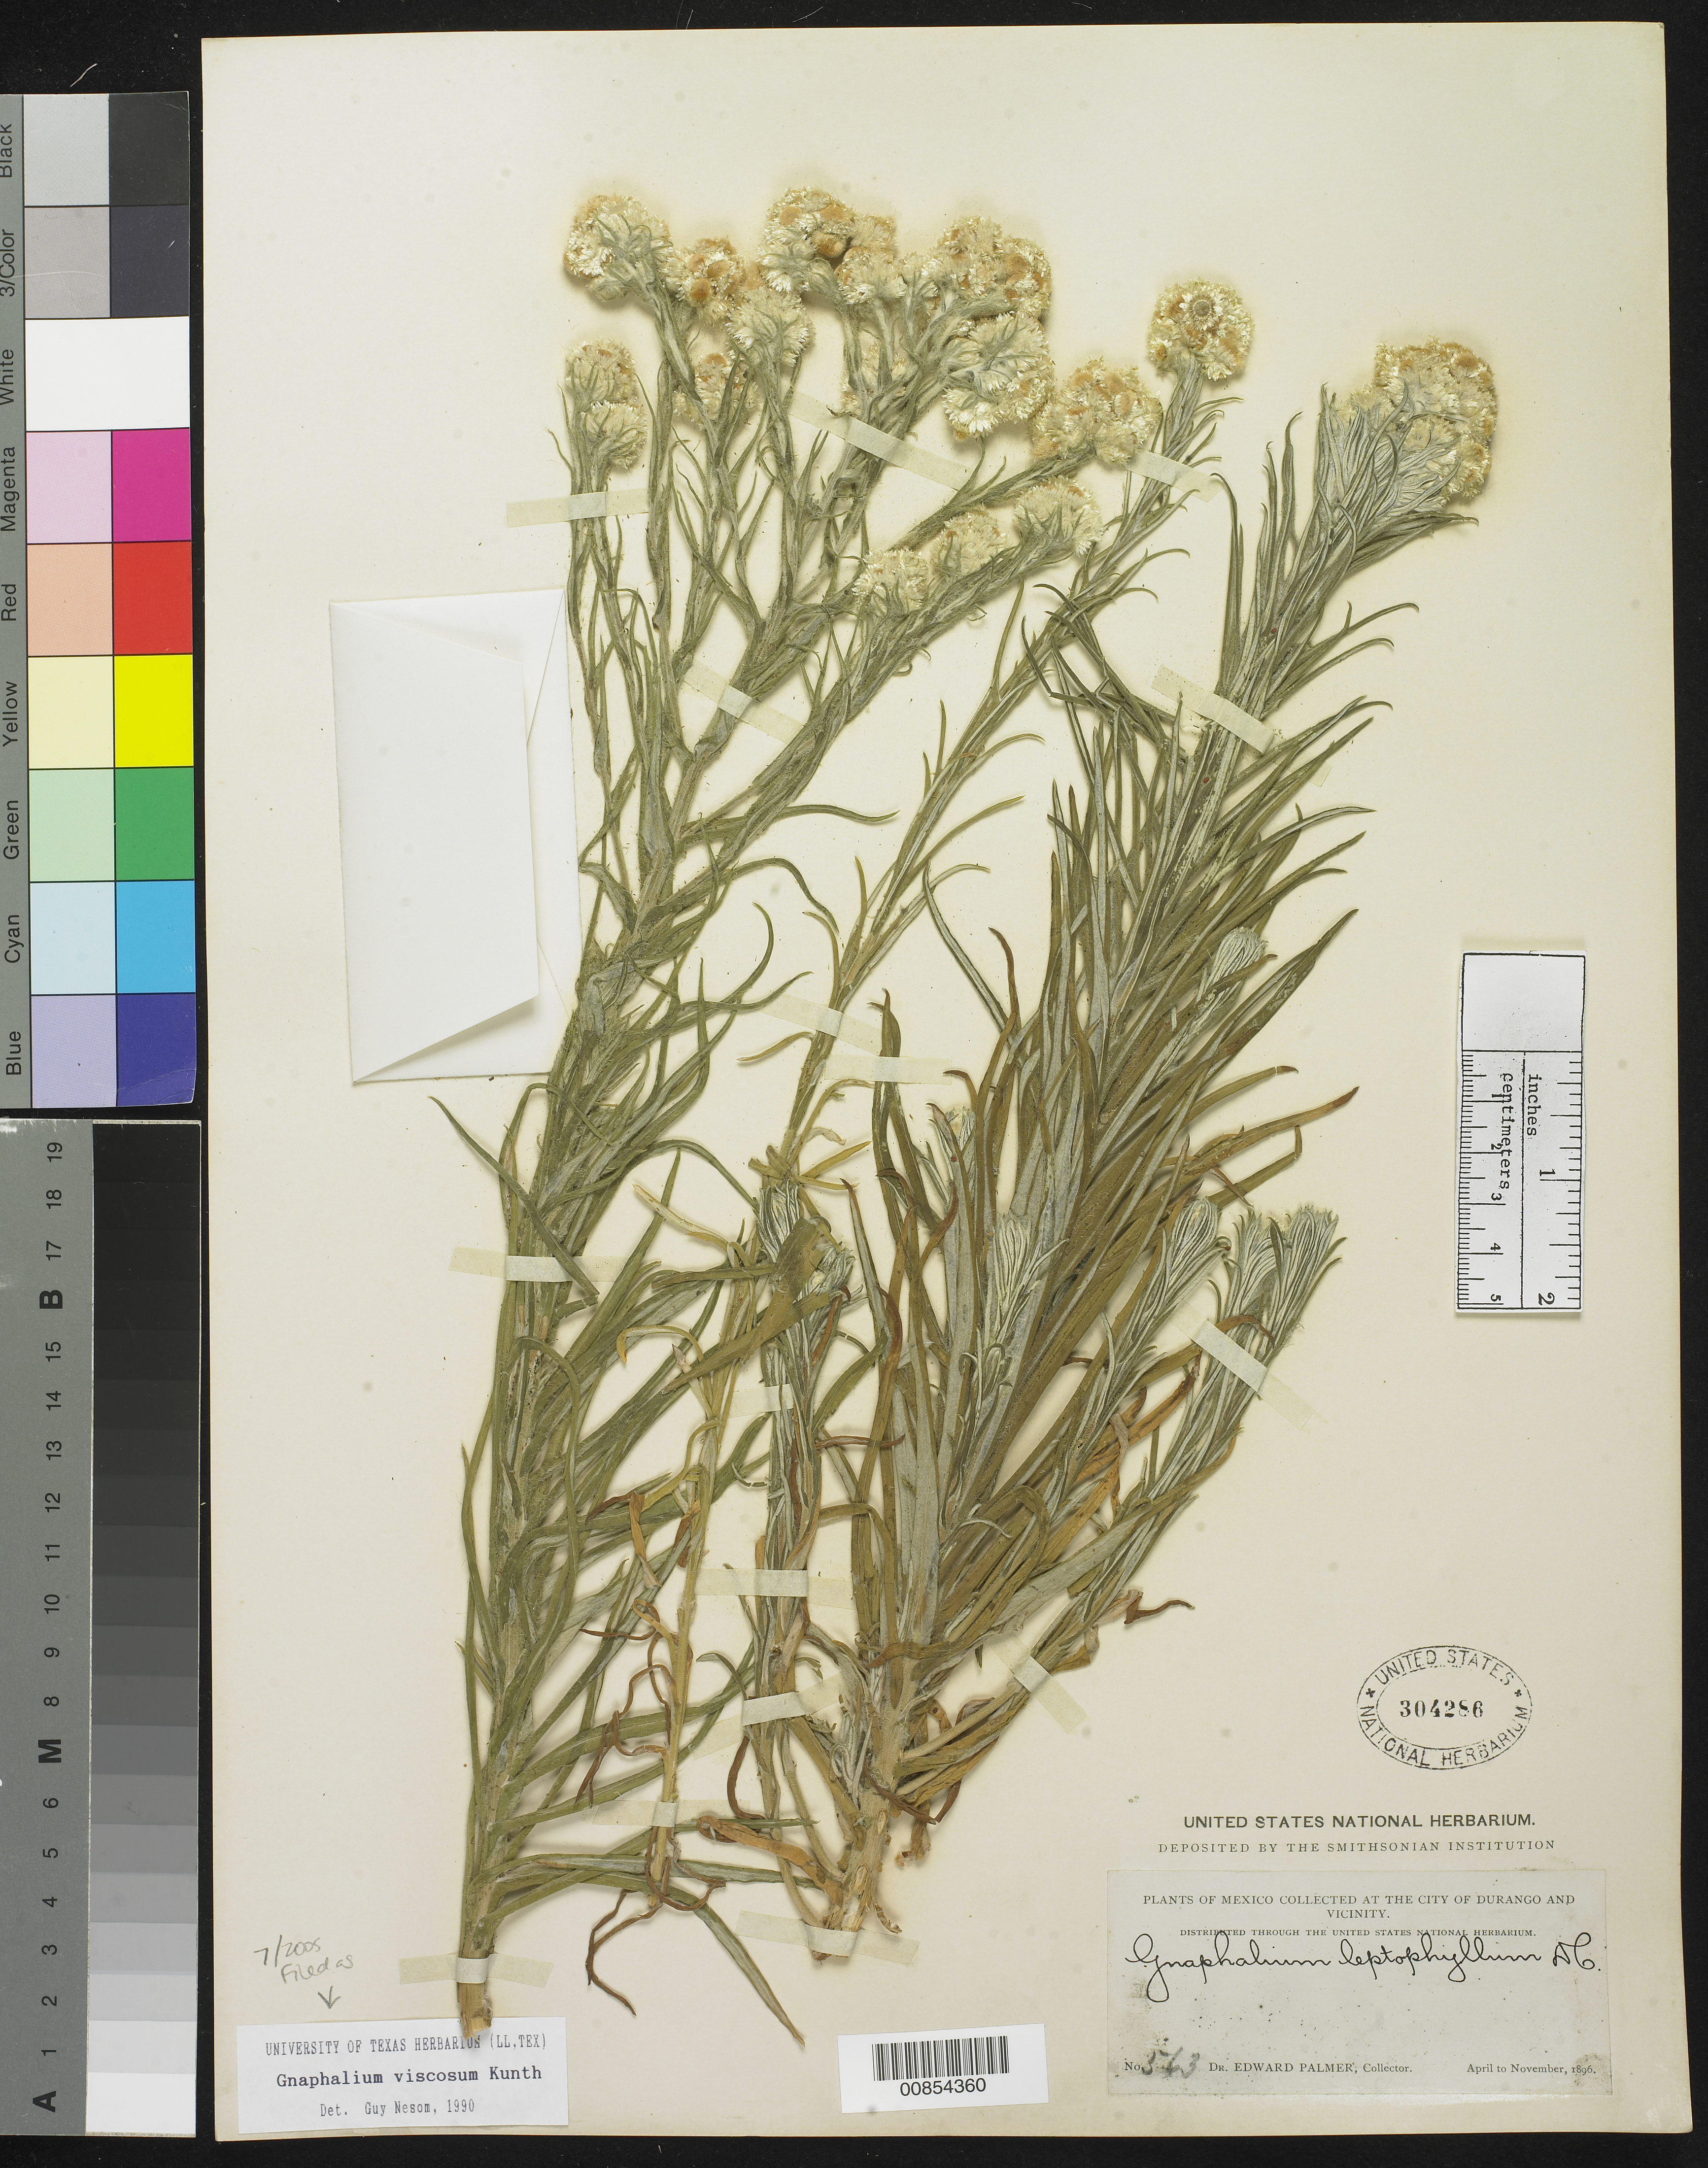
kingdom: Plantae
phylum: Tracheophyta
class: Magnoliopsida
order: Asterales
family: Asteraceae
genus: Pseudognaphalium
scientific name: Pseudognaphalium viscosum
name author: (Kunth) Anderb.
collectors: E. Palmer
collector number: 563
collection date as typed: Apr 1896 to -- Nov 1896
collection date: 1896-04/1896-11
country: Mexico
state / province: Durango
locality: City of Durango and vicinity.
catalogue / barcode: US 304286